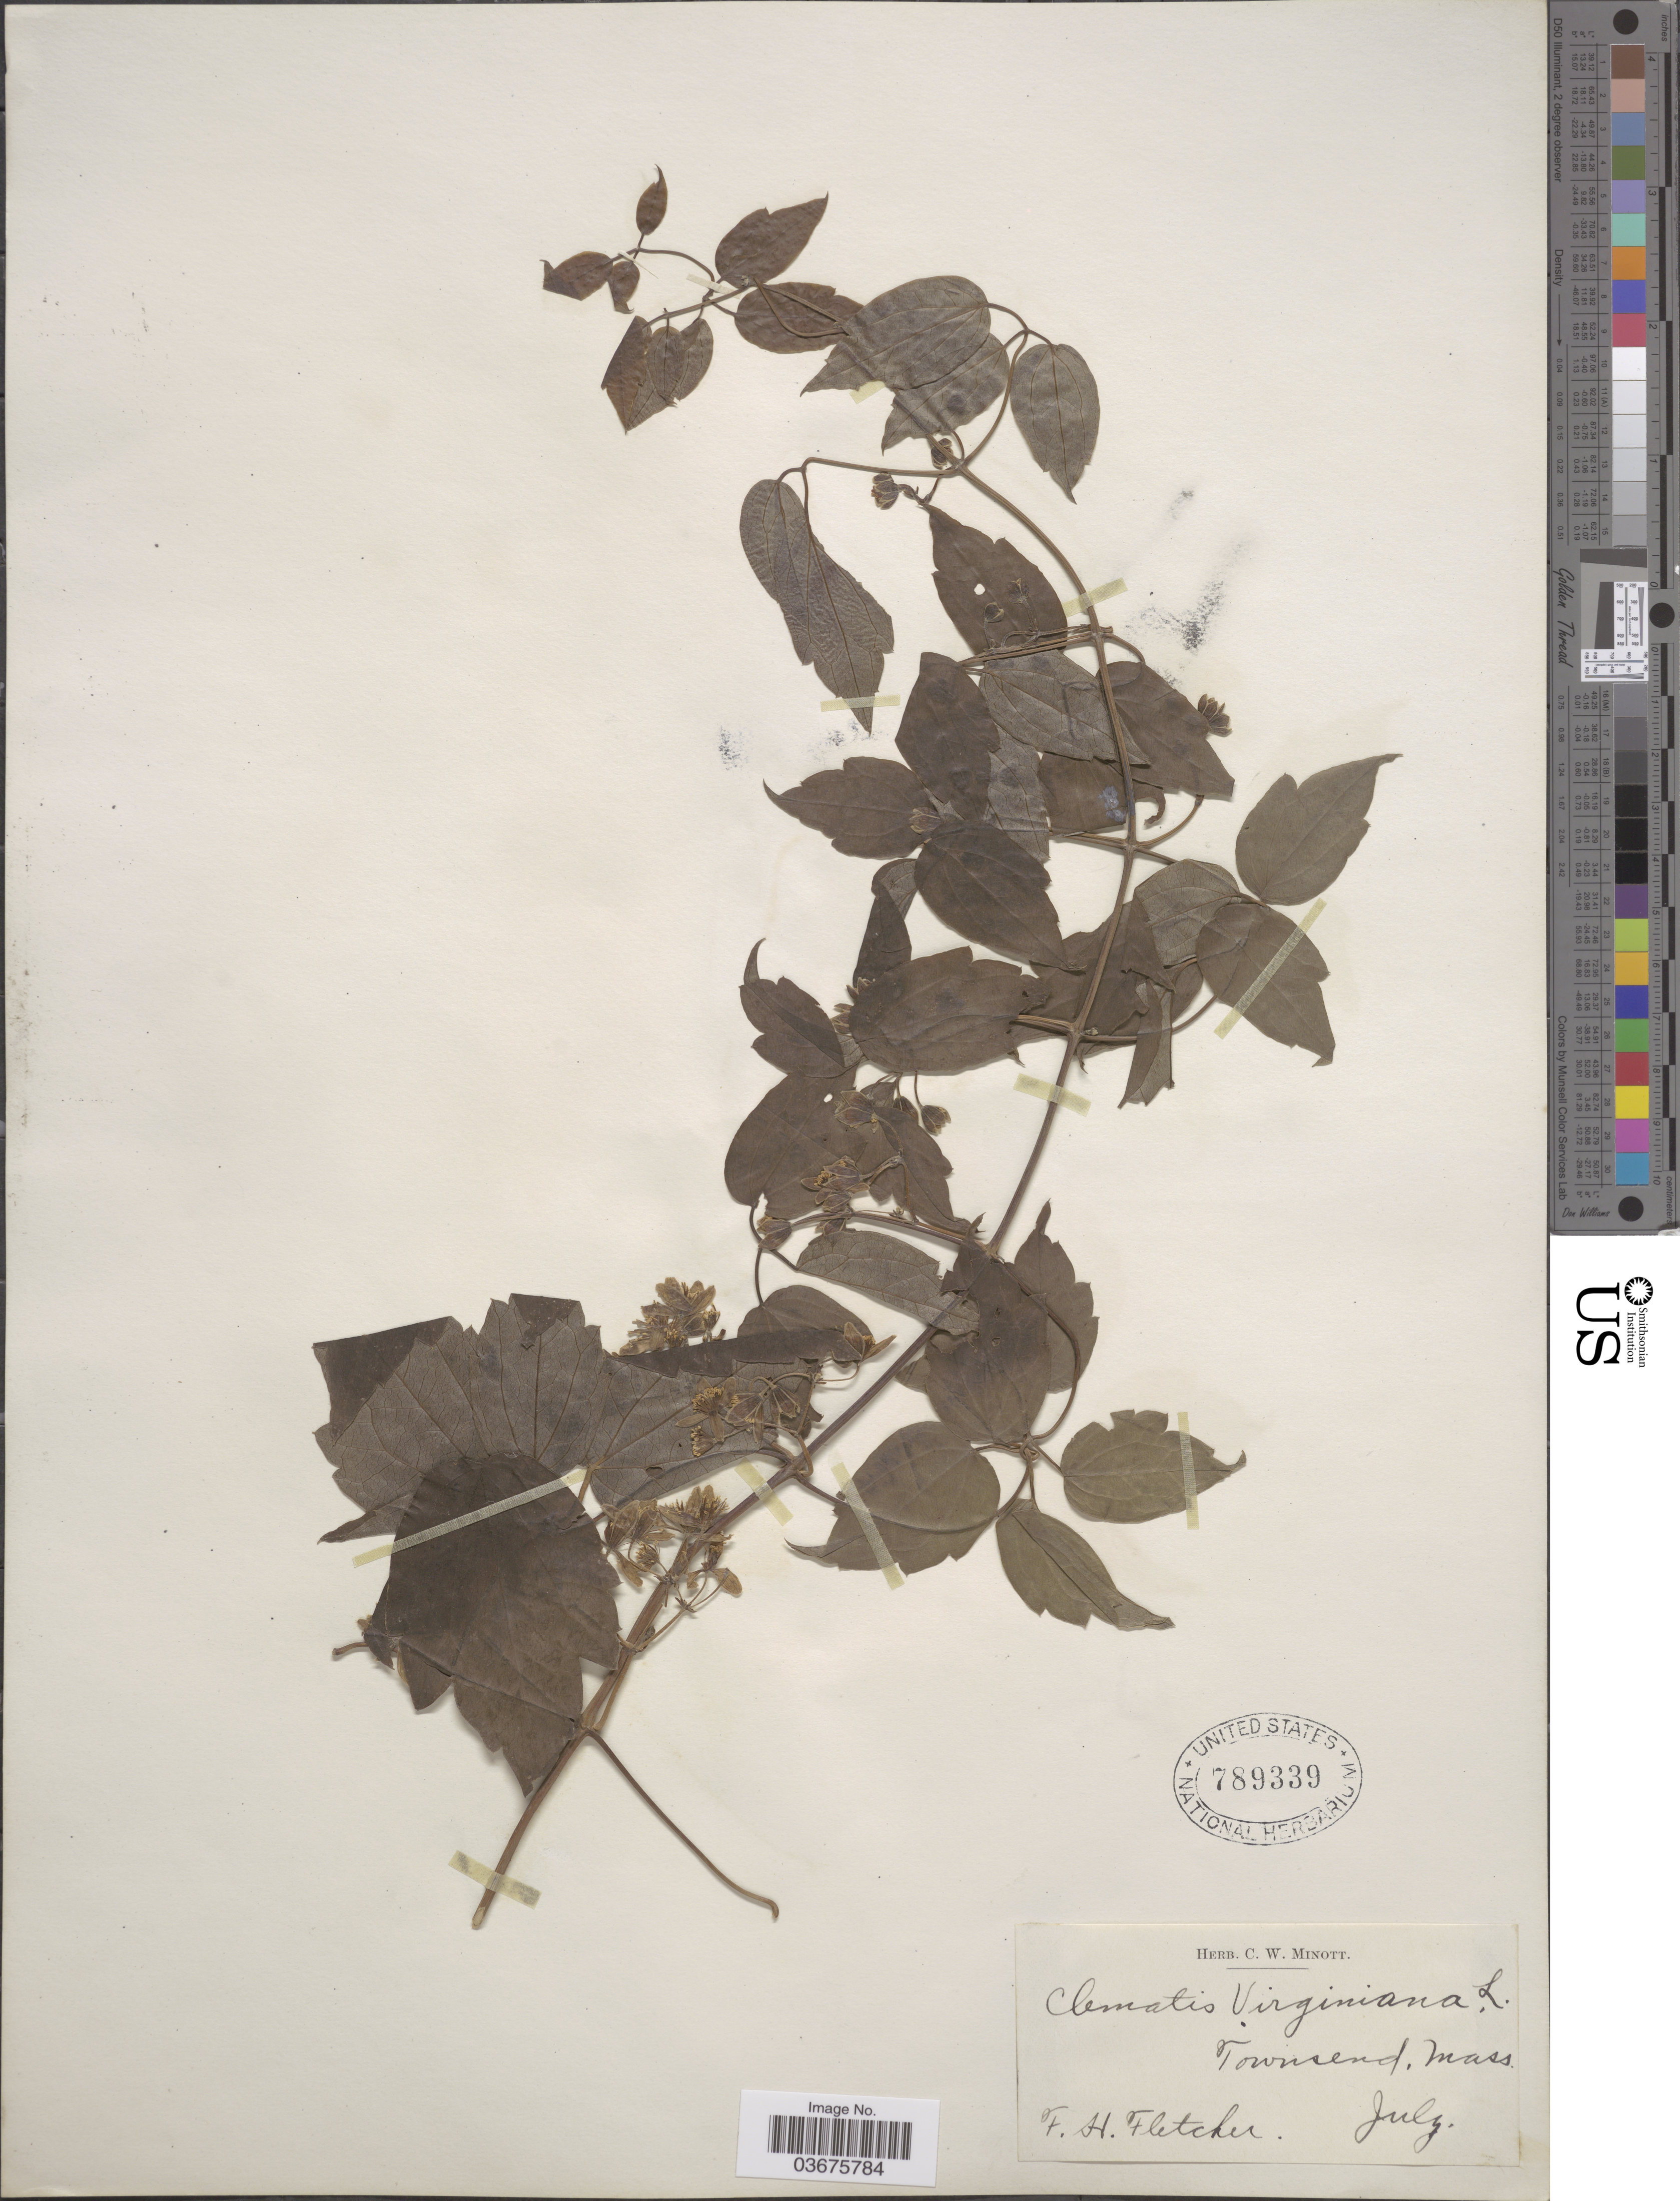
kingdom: Plantae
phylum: Tracheophyta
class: Magnoliopsida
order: Ranunculales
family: Ranunculaceae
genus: Clematis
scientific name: Clematis virginiana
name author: L.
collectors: F. Fletcher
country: United States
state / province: Massachusetts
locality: Townsend.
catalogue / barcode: US 789339